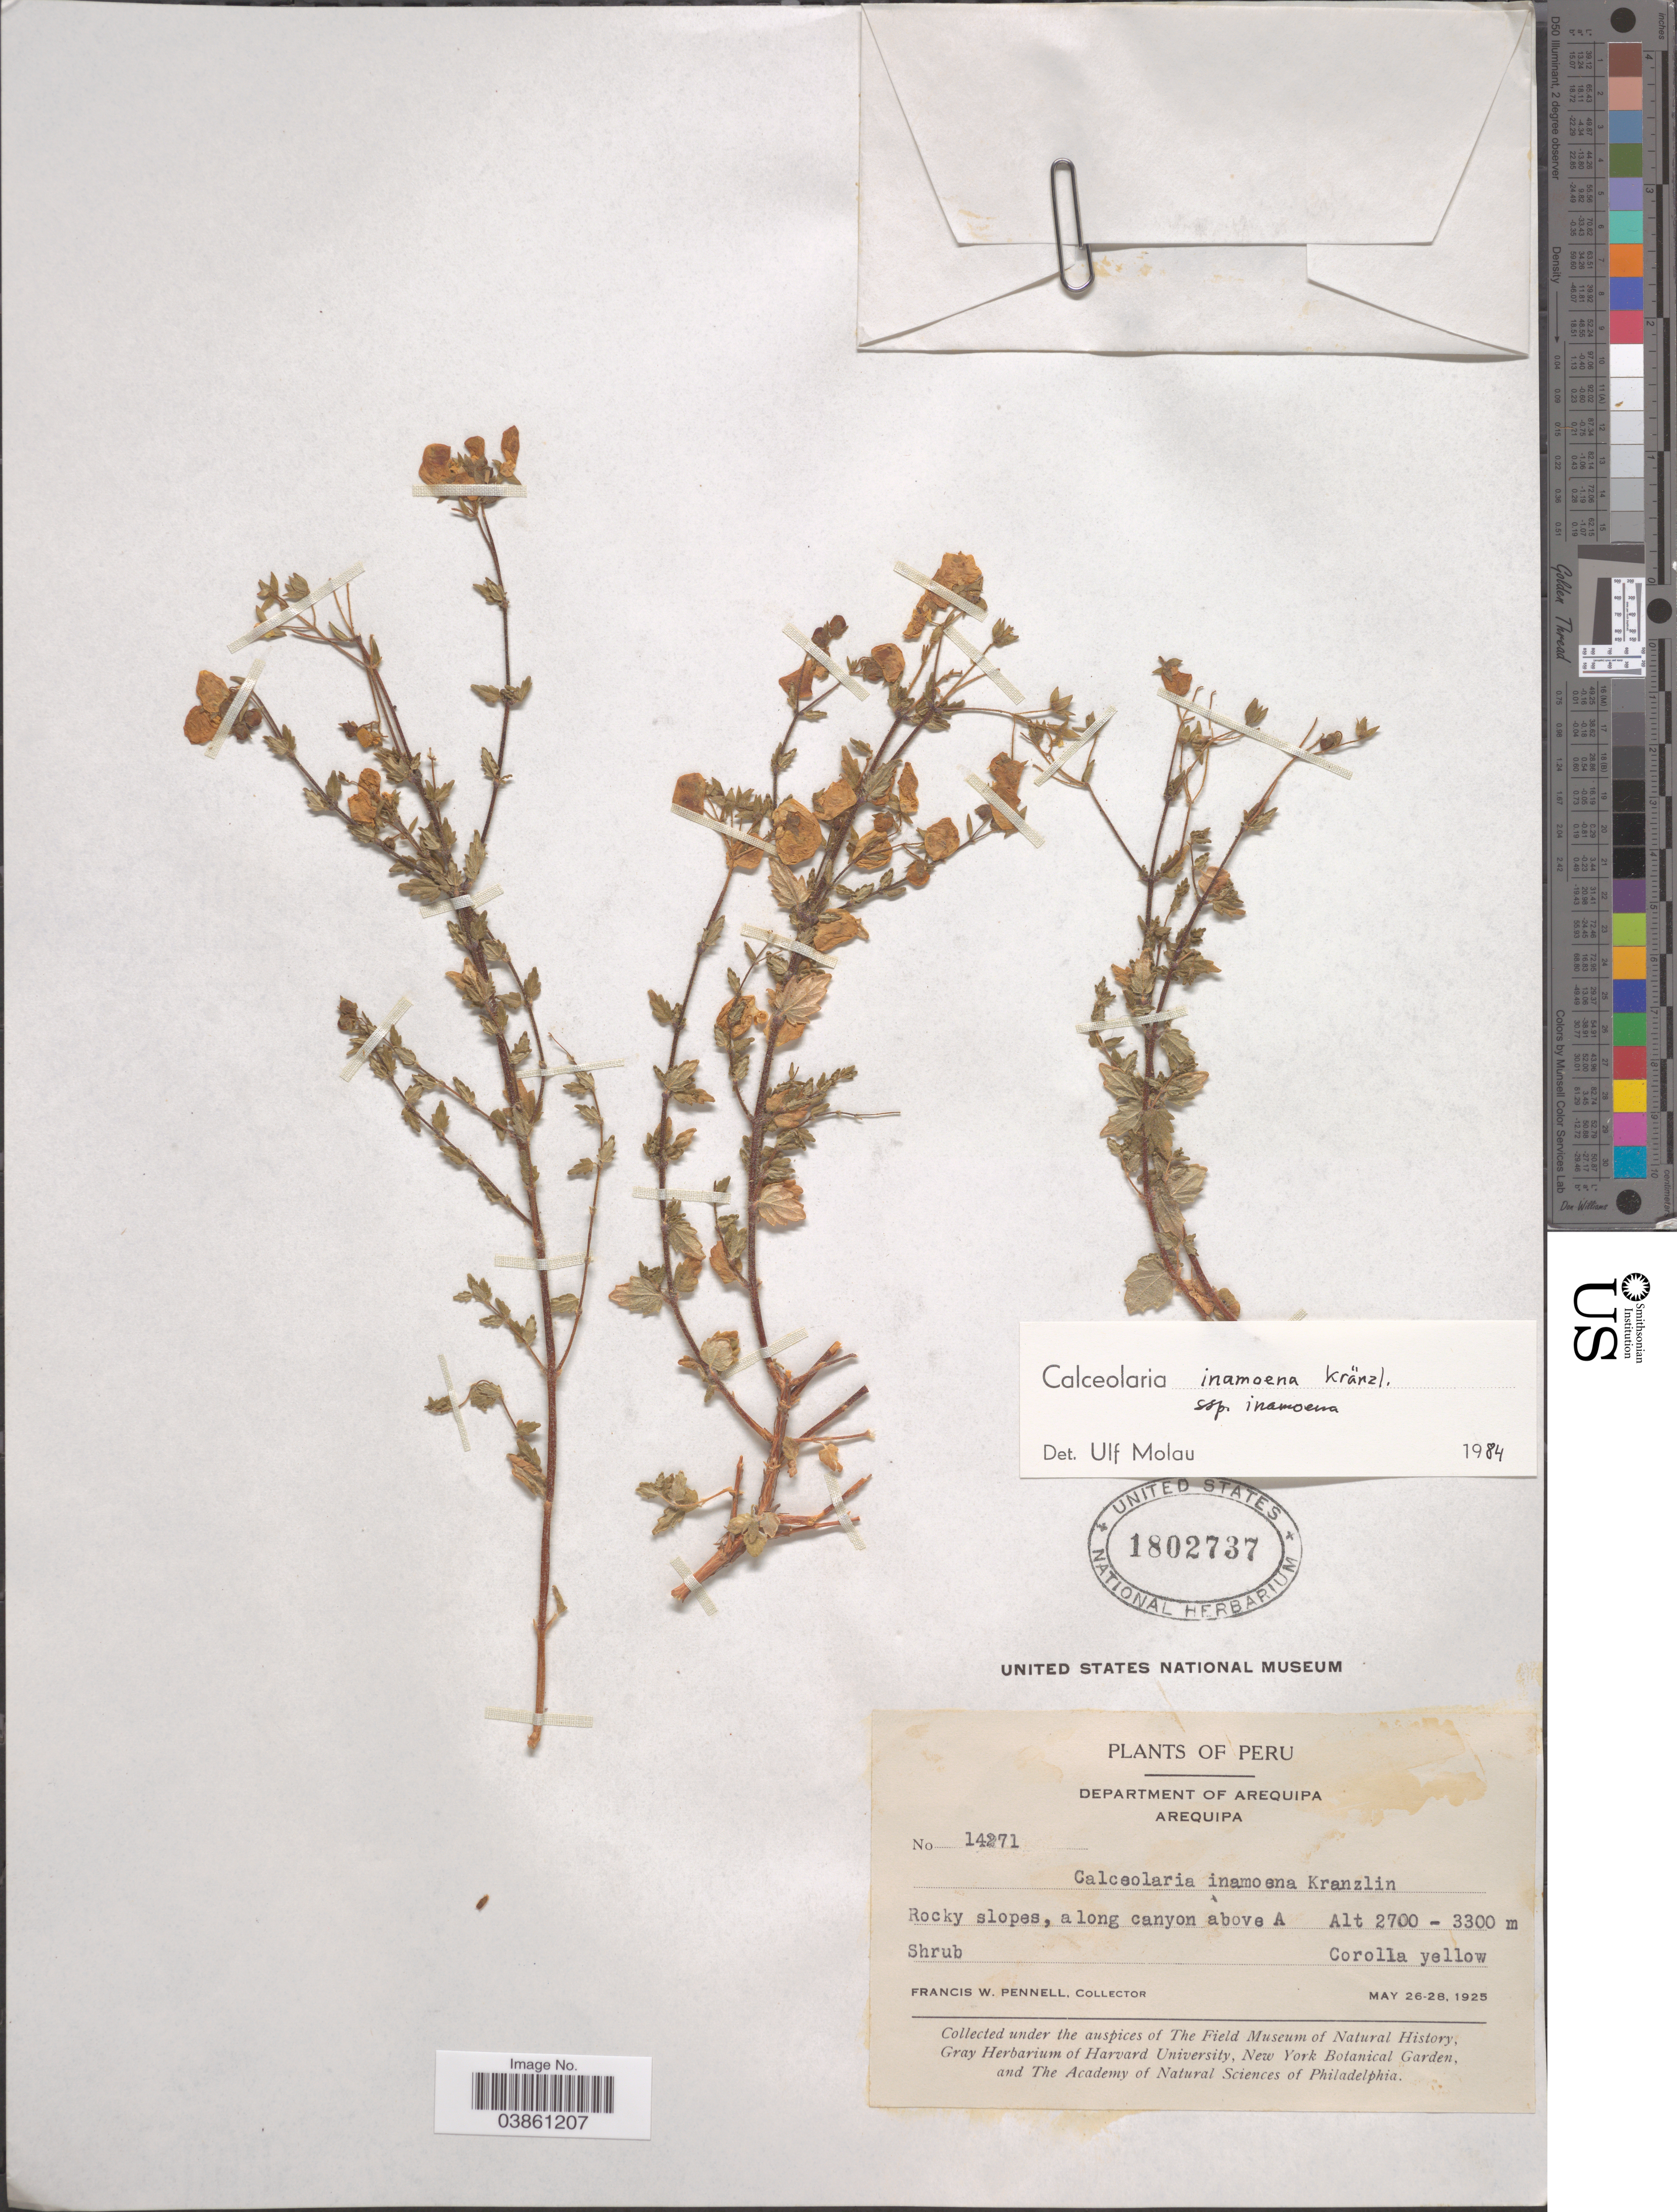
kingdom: Plantae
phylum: Tracheophyta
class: Magnoliopsida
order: Lamiales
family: Calceolariaceae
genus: Calceolaria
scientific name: Calceolaria inamoena subsp. inamoena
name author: Kraenzl.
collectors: F. W. Pennell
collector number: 14271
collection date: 1925-05-26/1925-05-28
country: Peru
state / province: Arequipa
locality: Department of Arequipa. Arequipa. Rocky slopes, along canyon above A.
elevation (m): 2700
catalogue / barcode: US 1802737